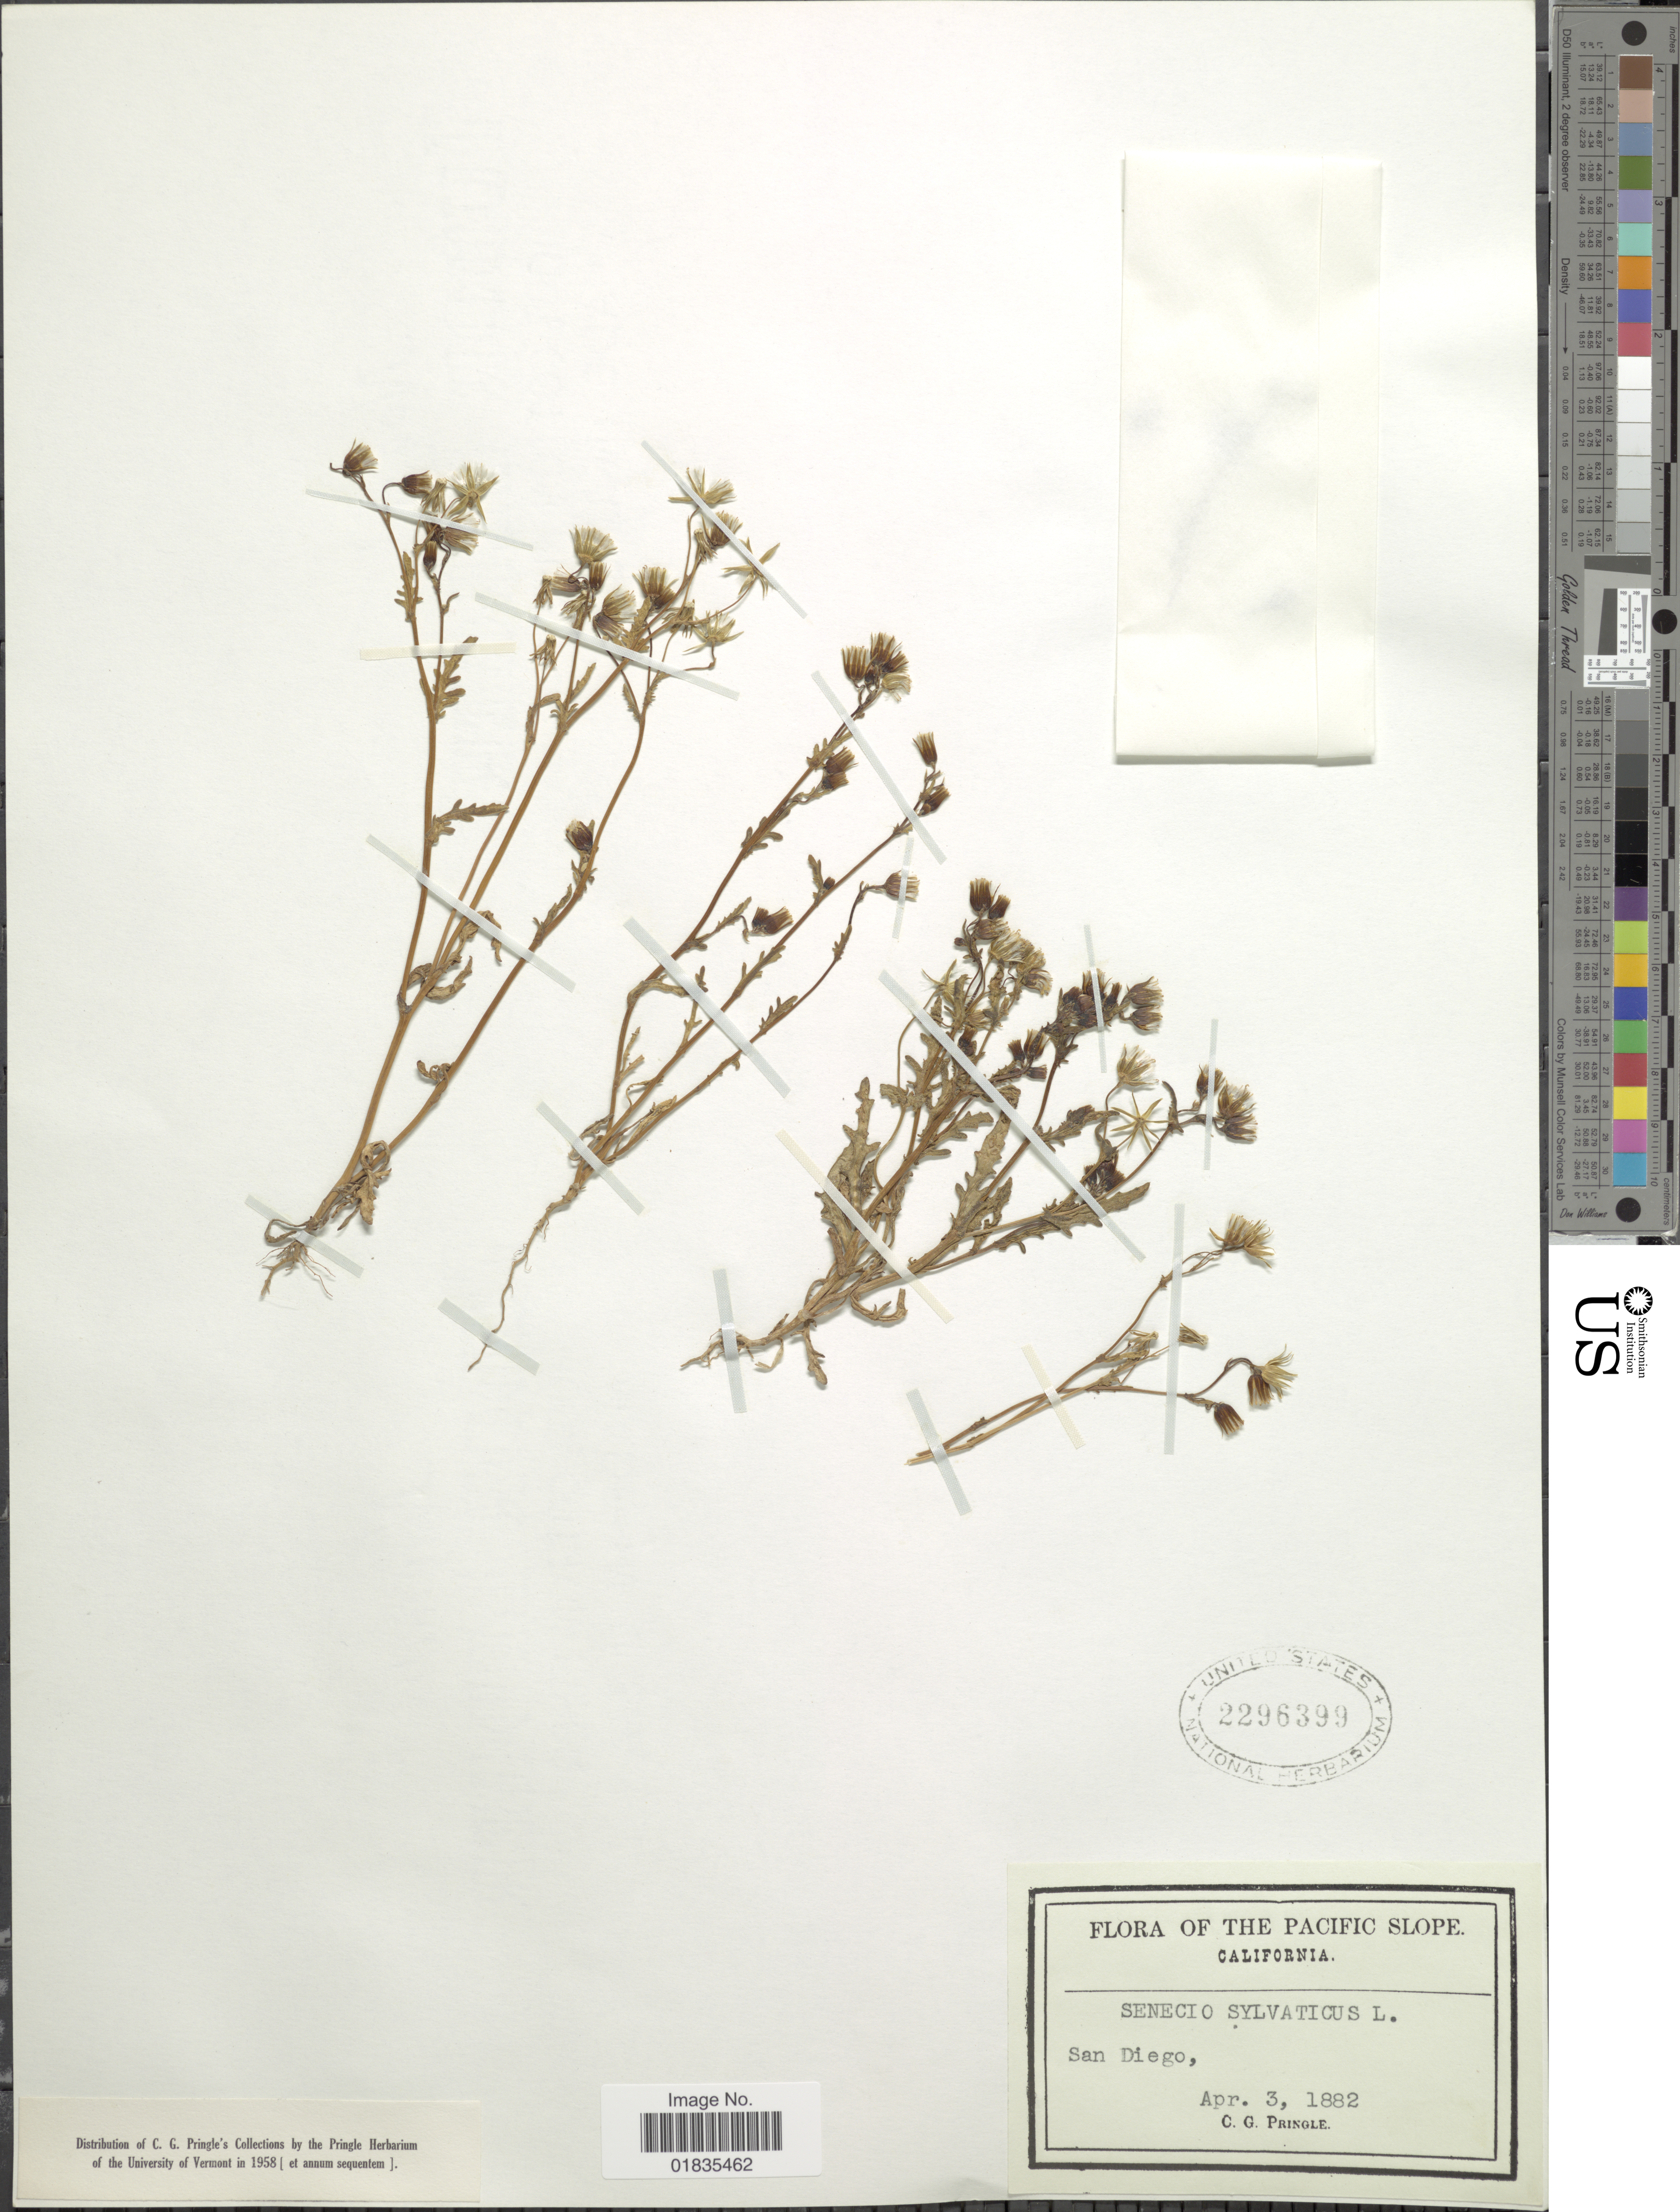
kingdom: Plantae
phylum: Tracheophyta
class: Magnoliopsida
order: Asterales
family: Asteraceae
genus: Senecio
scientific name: Senecio sylvaticus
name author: L.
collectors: C. G. Pringle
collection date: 1882-04-03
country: United States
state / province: California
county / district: San Diego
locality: Pacific slope, San Diego.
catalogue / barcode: US 2296399